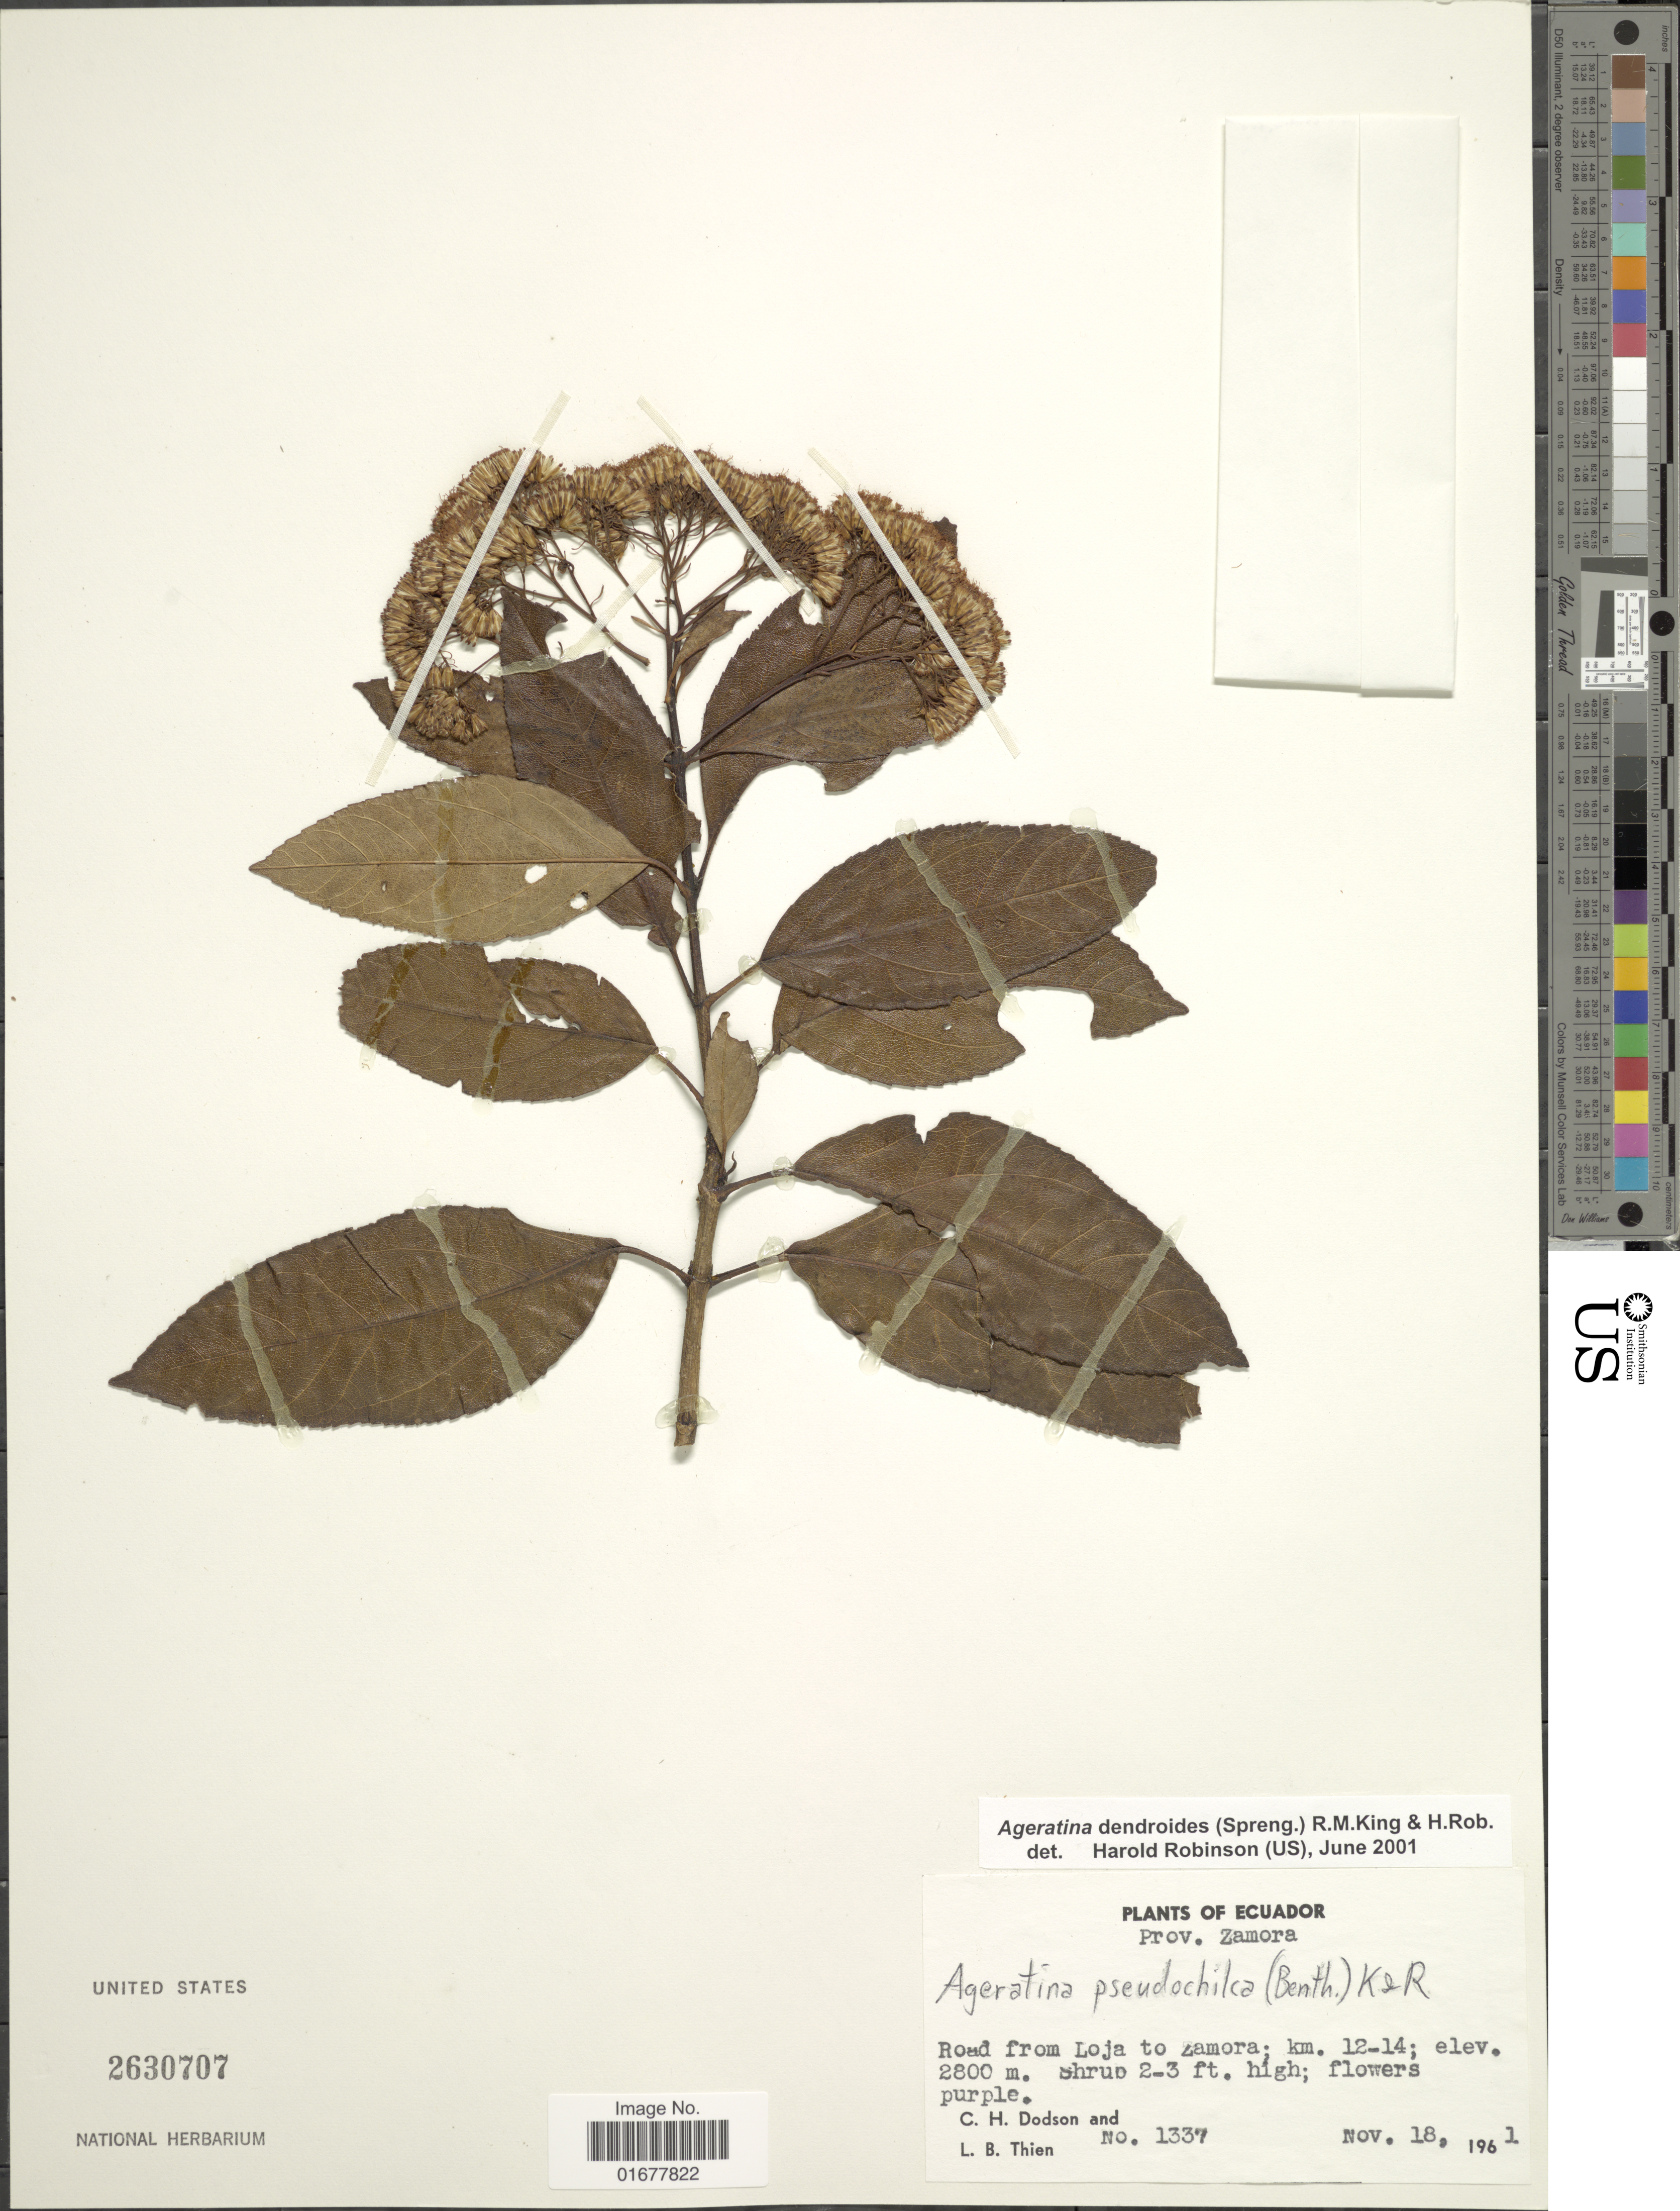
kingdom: Plantae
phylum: Tracheophyta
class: Magnoliopsida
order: Asterales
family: Asteraceae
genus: Ageratina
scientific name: Ageratina dendroides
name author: (Spreng.) R.M. King & H. Rob.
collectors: C. H. Dodson & L. Thien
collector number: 1337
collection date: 1961-11-18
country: Ecuador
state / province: Zamora-Chinchipe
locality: Road from Loja to Zamora; km 12-14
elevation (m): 2800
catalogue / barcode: US 2630707